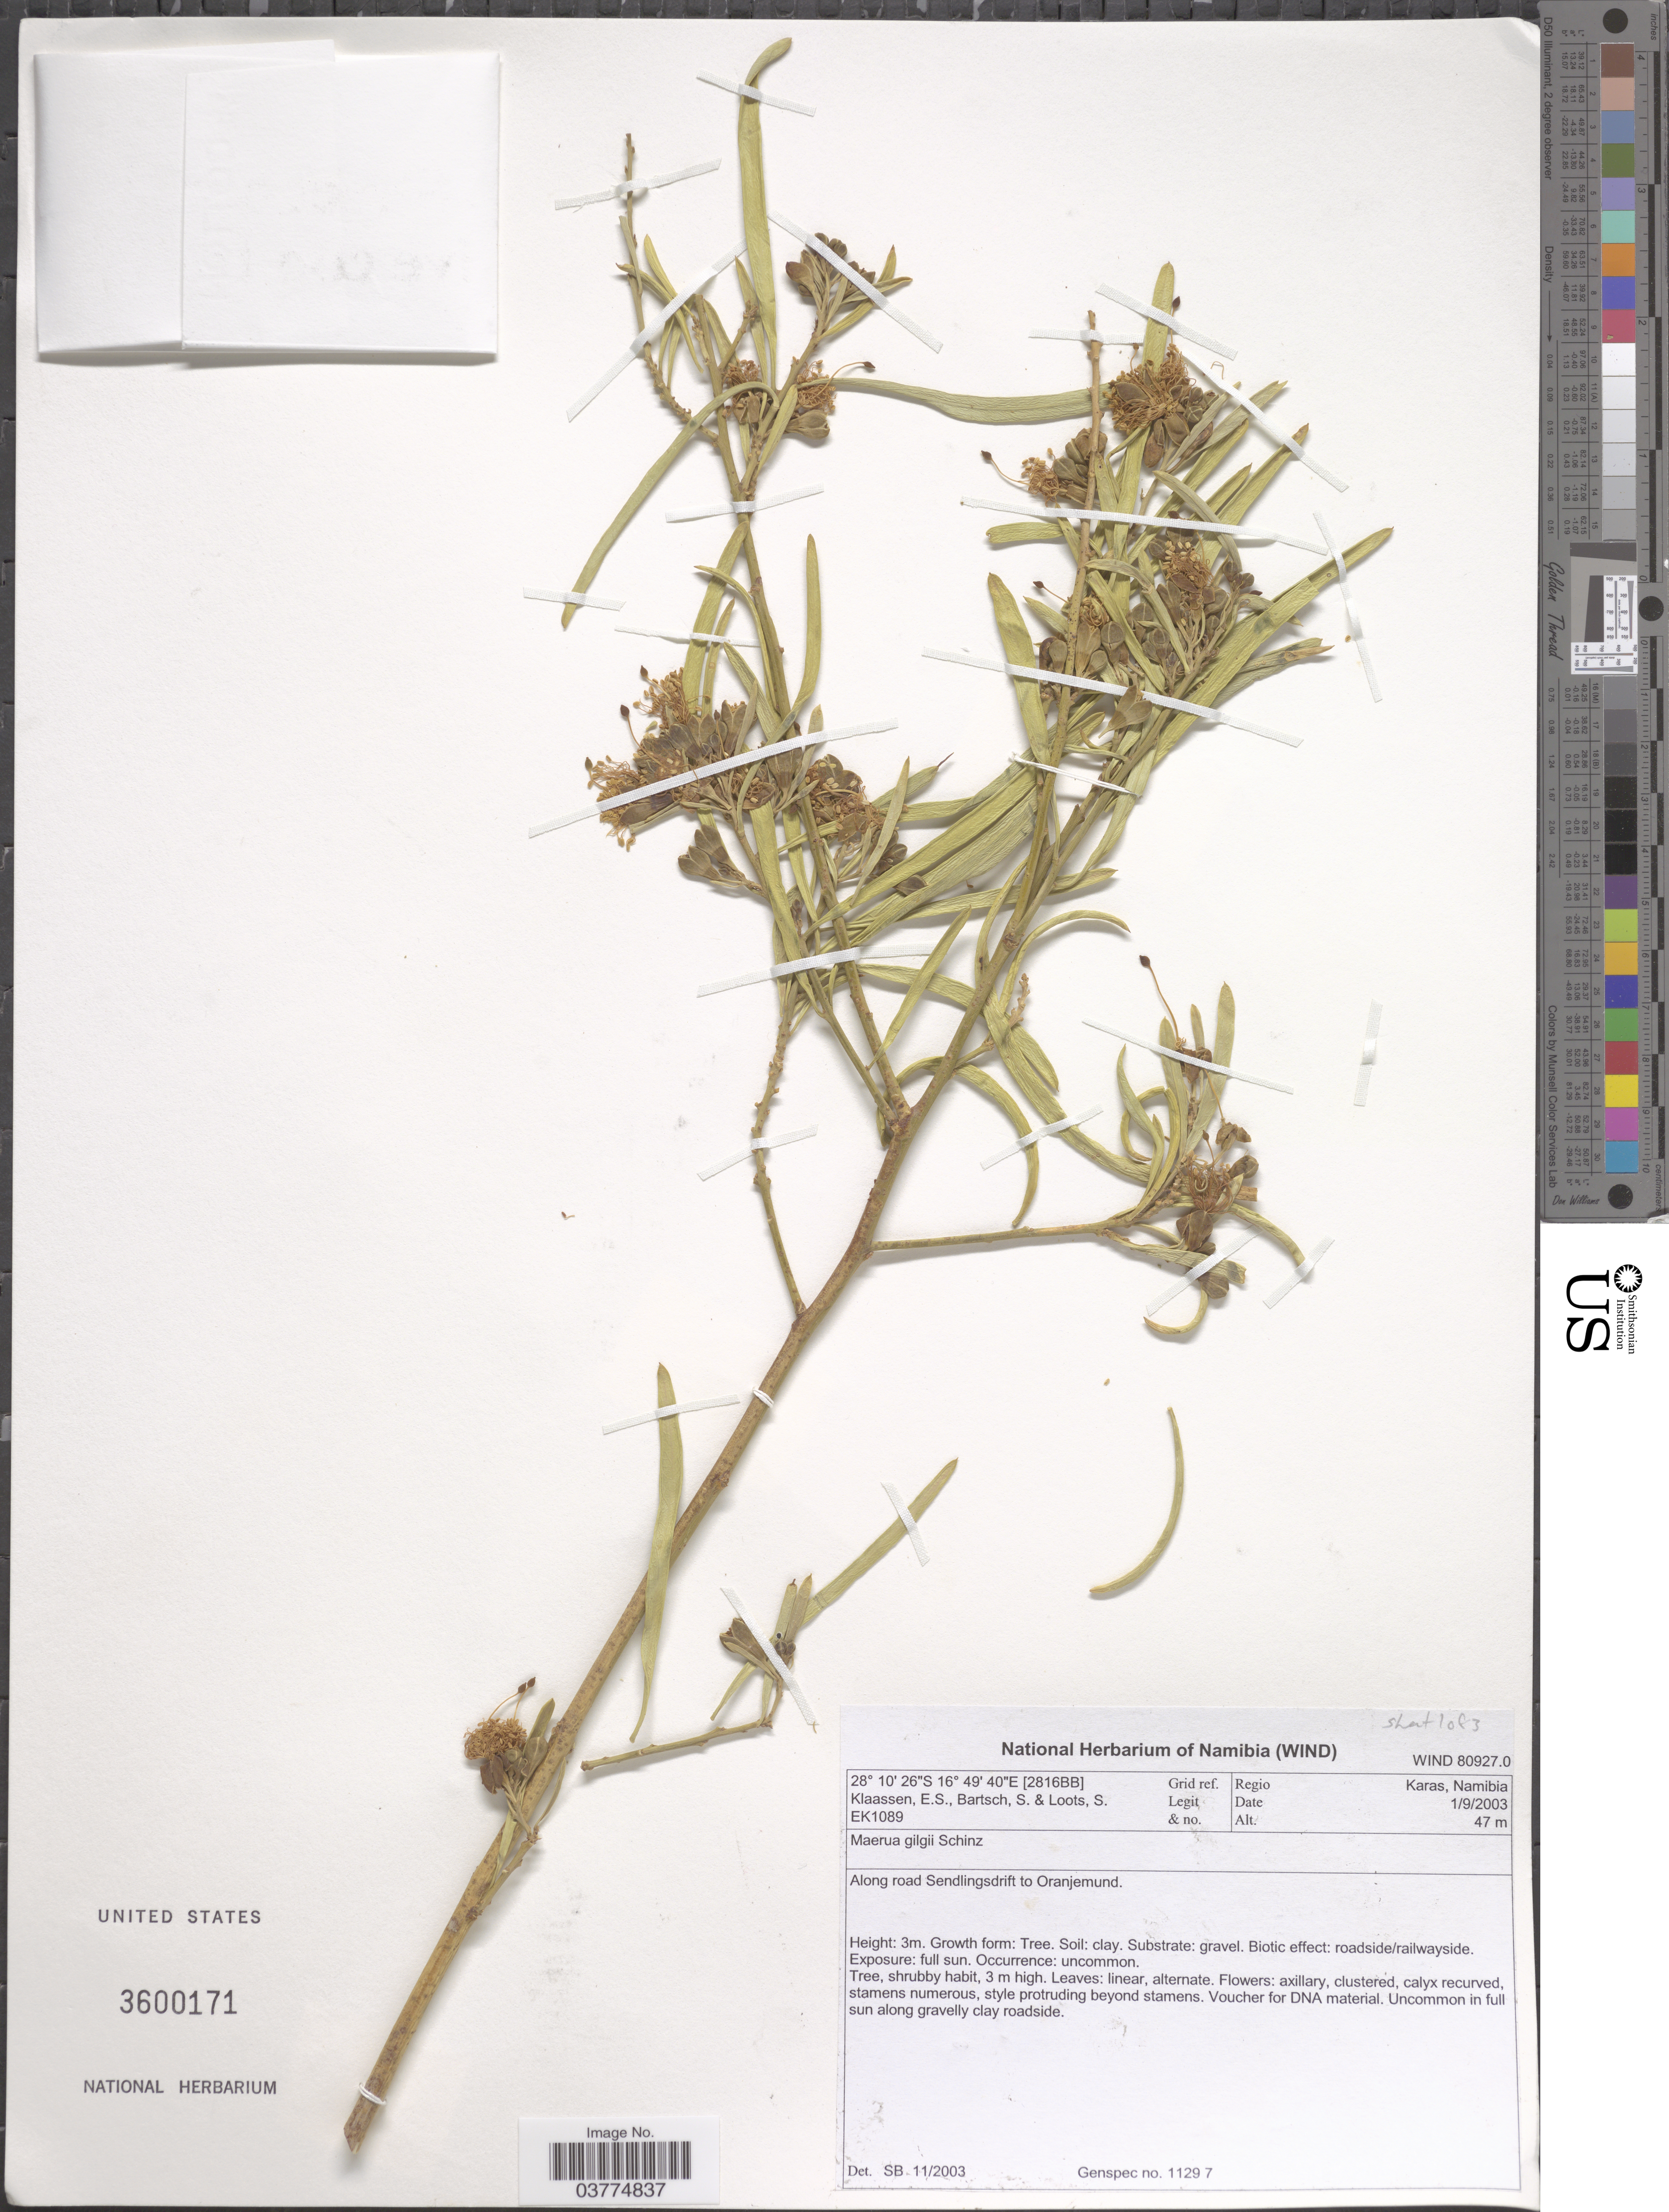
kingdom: Plantae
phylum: Tracheophyta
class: Magnoliopsida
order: Brassicales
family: Capparaceae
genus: Maerua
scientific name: Maerua gilgii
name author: Schinz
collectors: E. S. Klaassen, S. Bartsch & S. Loots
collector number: EK1089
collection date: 2003-09-01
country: Namibia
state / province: Karas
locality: [2816BB] Grid ref., Regio Karas. Along road Sendlingsdrift to Oranjemund.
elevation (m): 47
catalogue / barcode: US 3600171